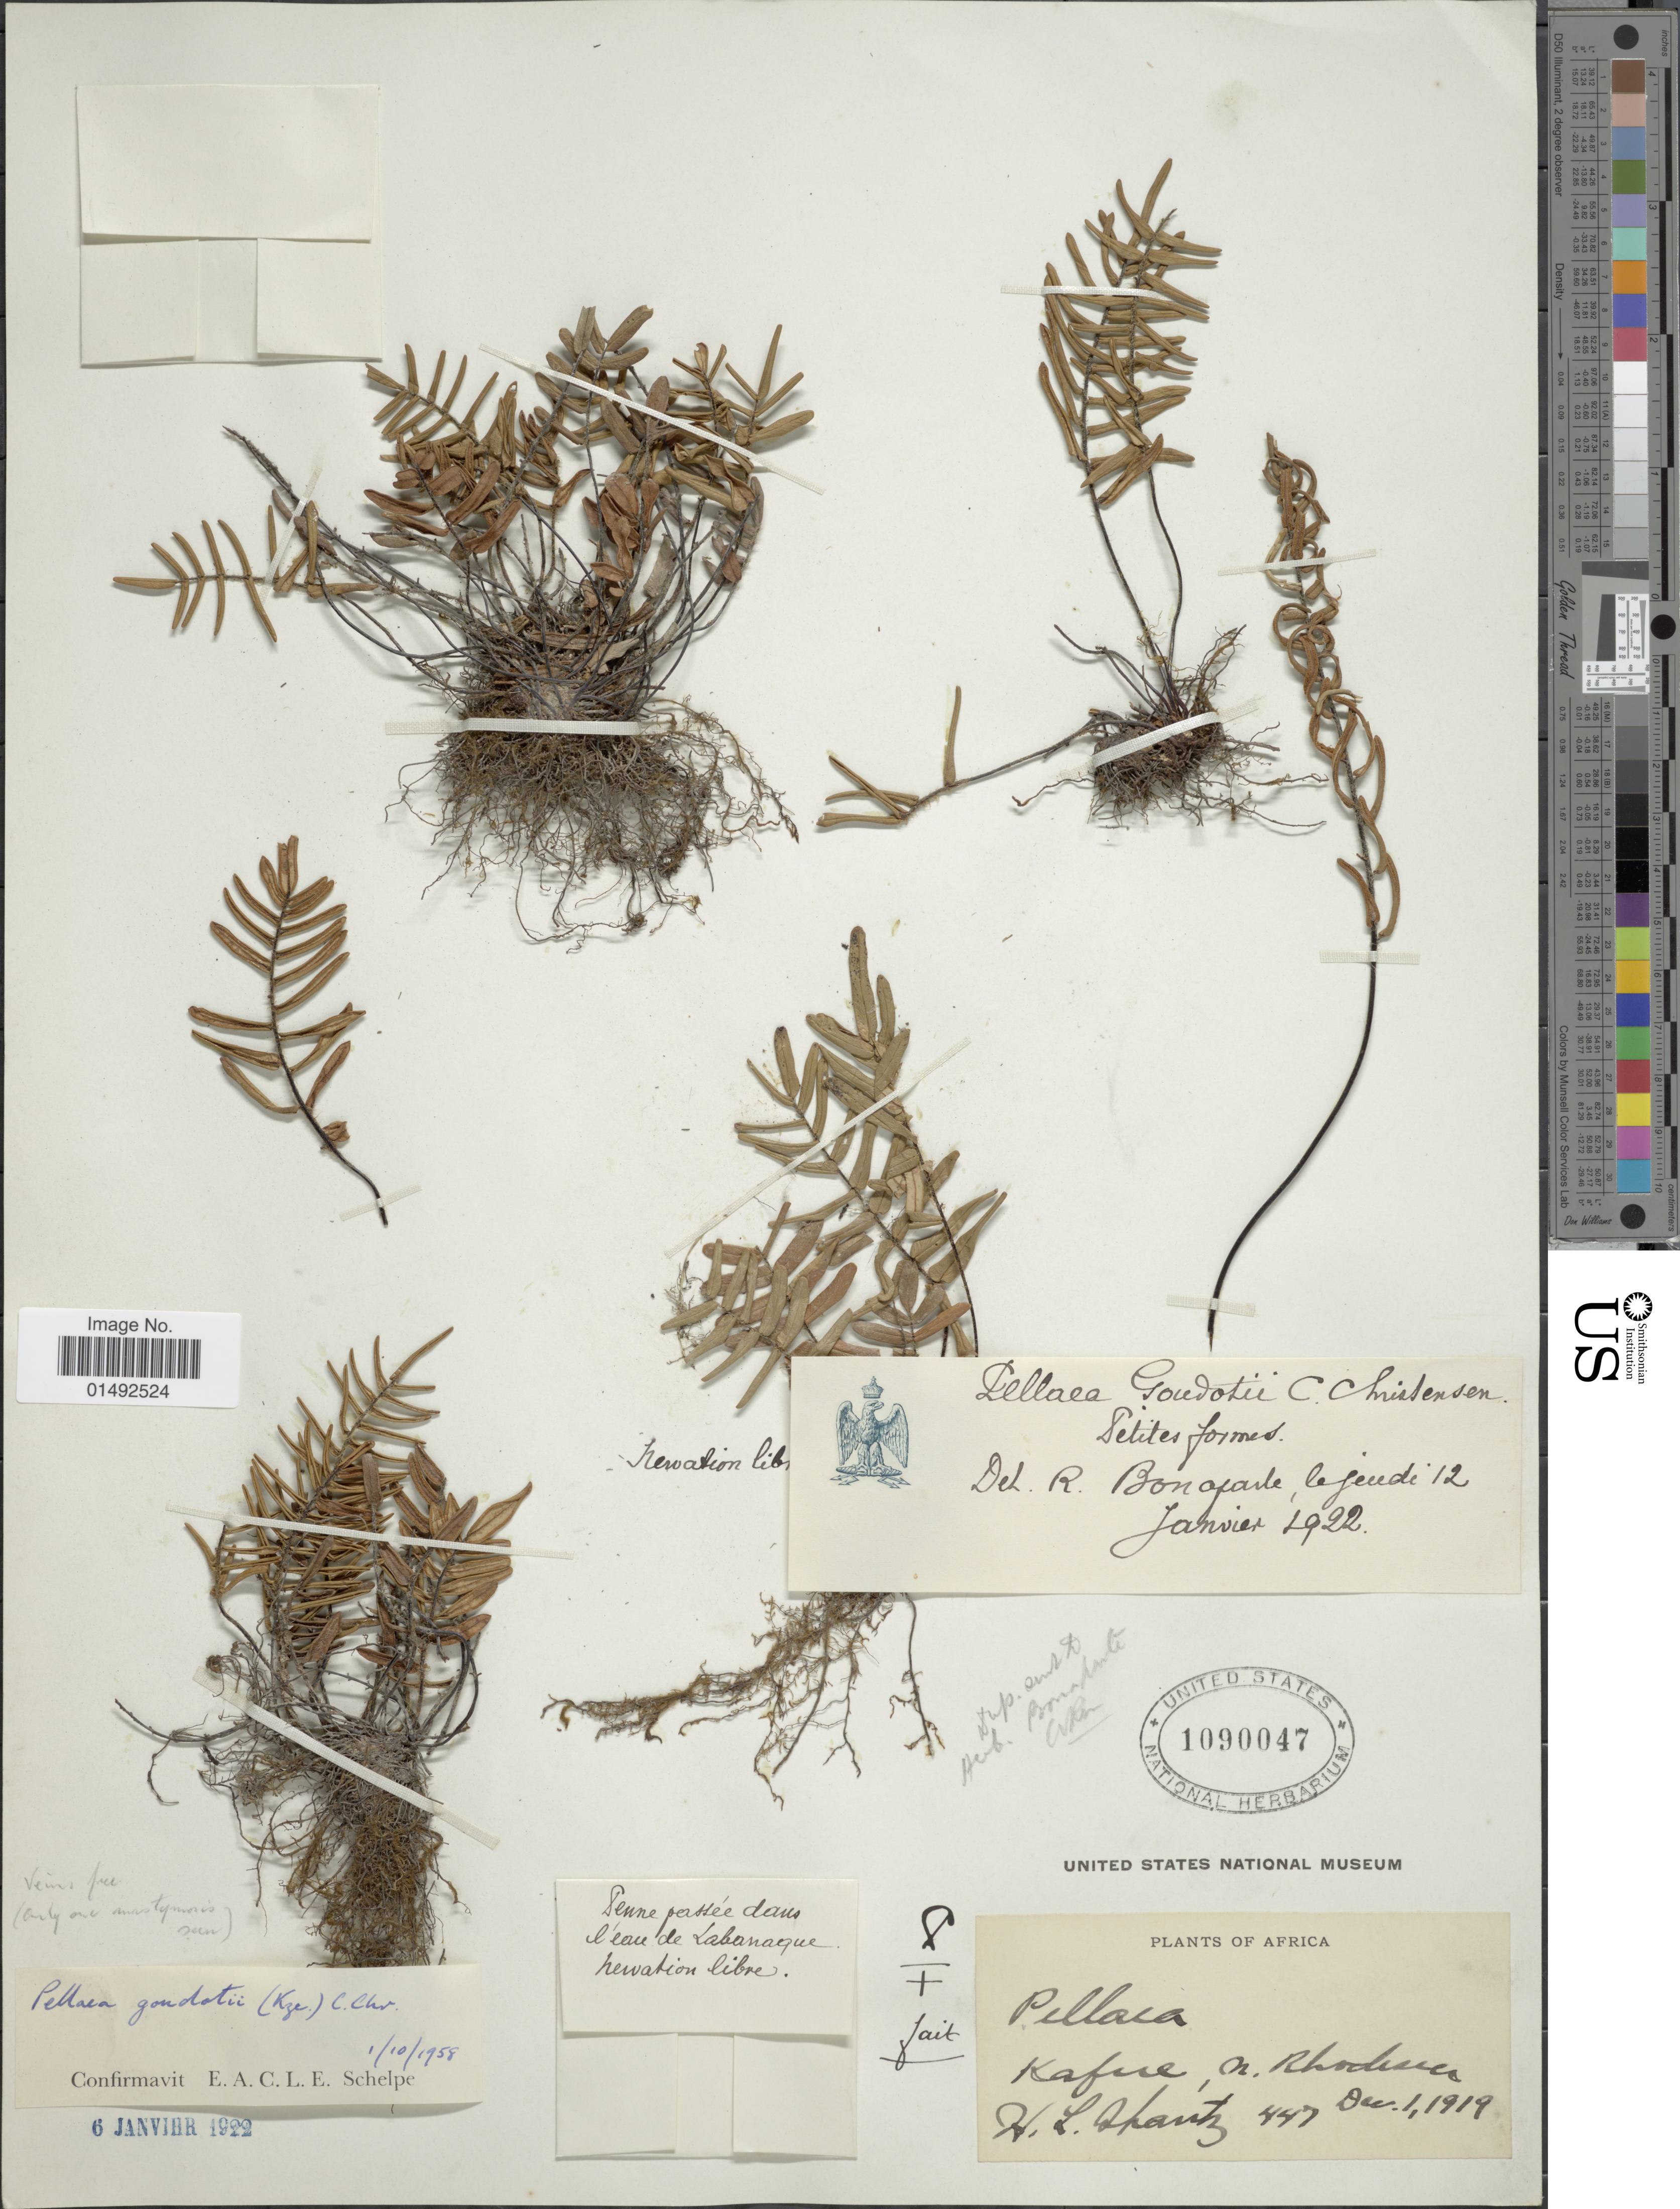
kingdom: Plantae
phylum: Tracheophyta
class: Polypodiopsida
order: Polypodiales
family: Pteridaceae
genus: Pellaea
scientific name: Pellaea pectiniformis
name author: Baker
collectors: H. Shantz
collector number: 447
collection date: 1919-12-01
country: Zambia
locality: Kaful, N. Rhodesia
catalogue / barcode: US 1090047